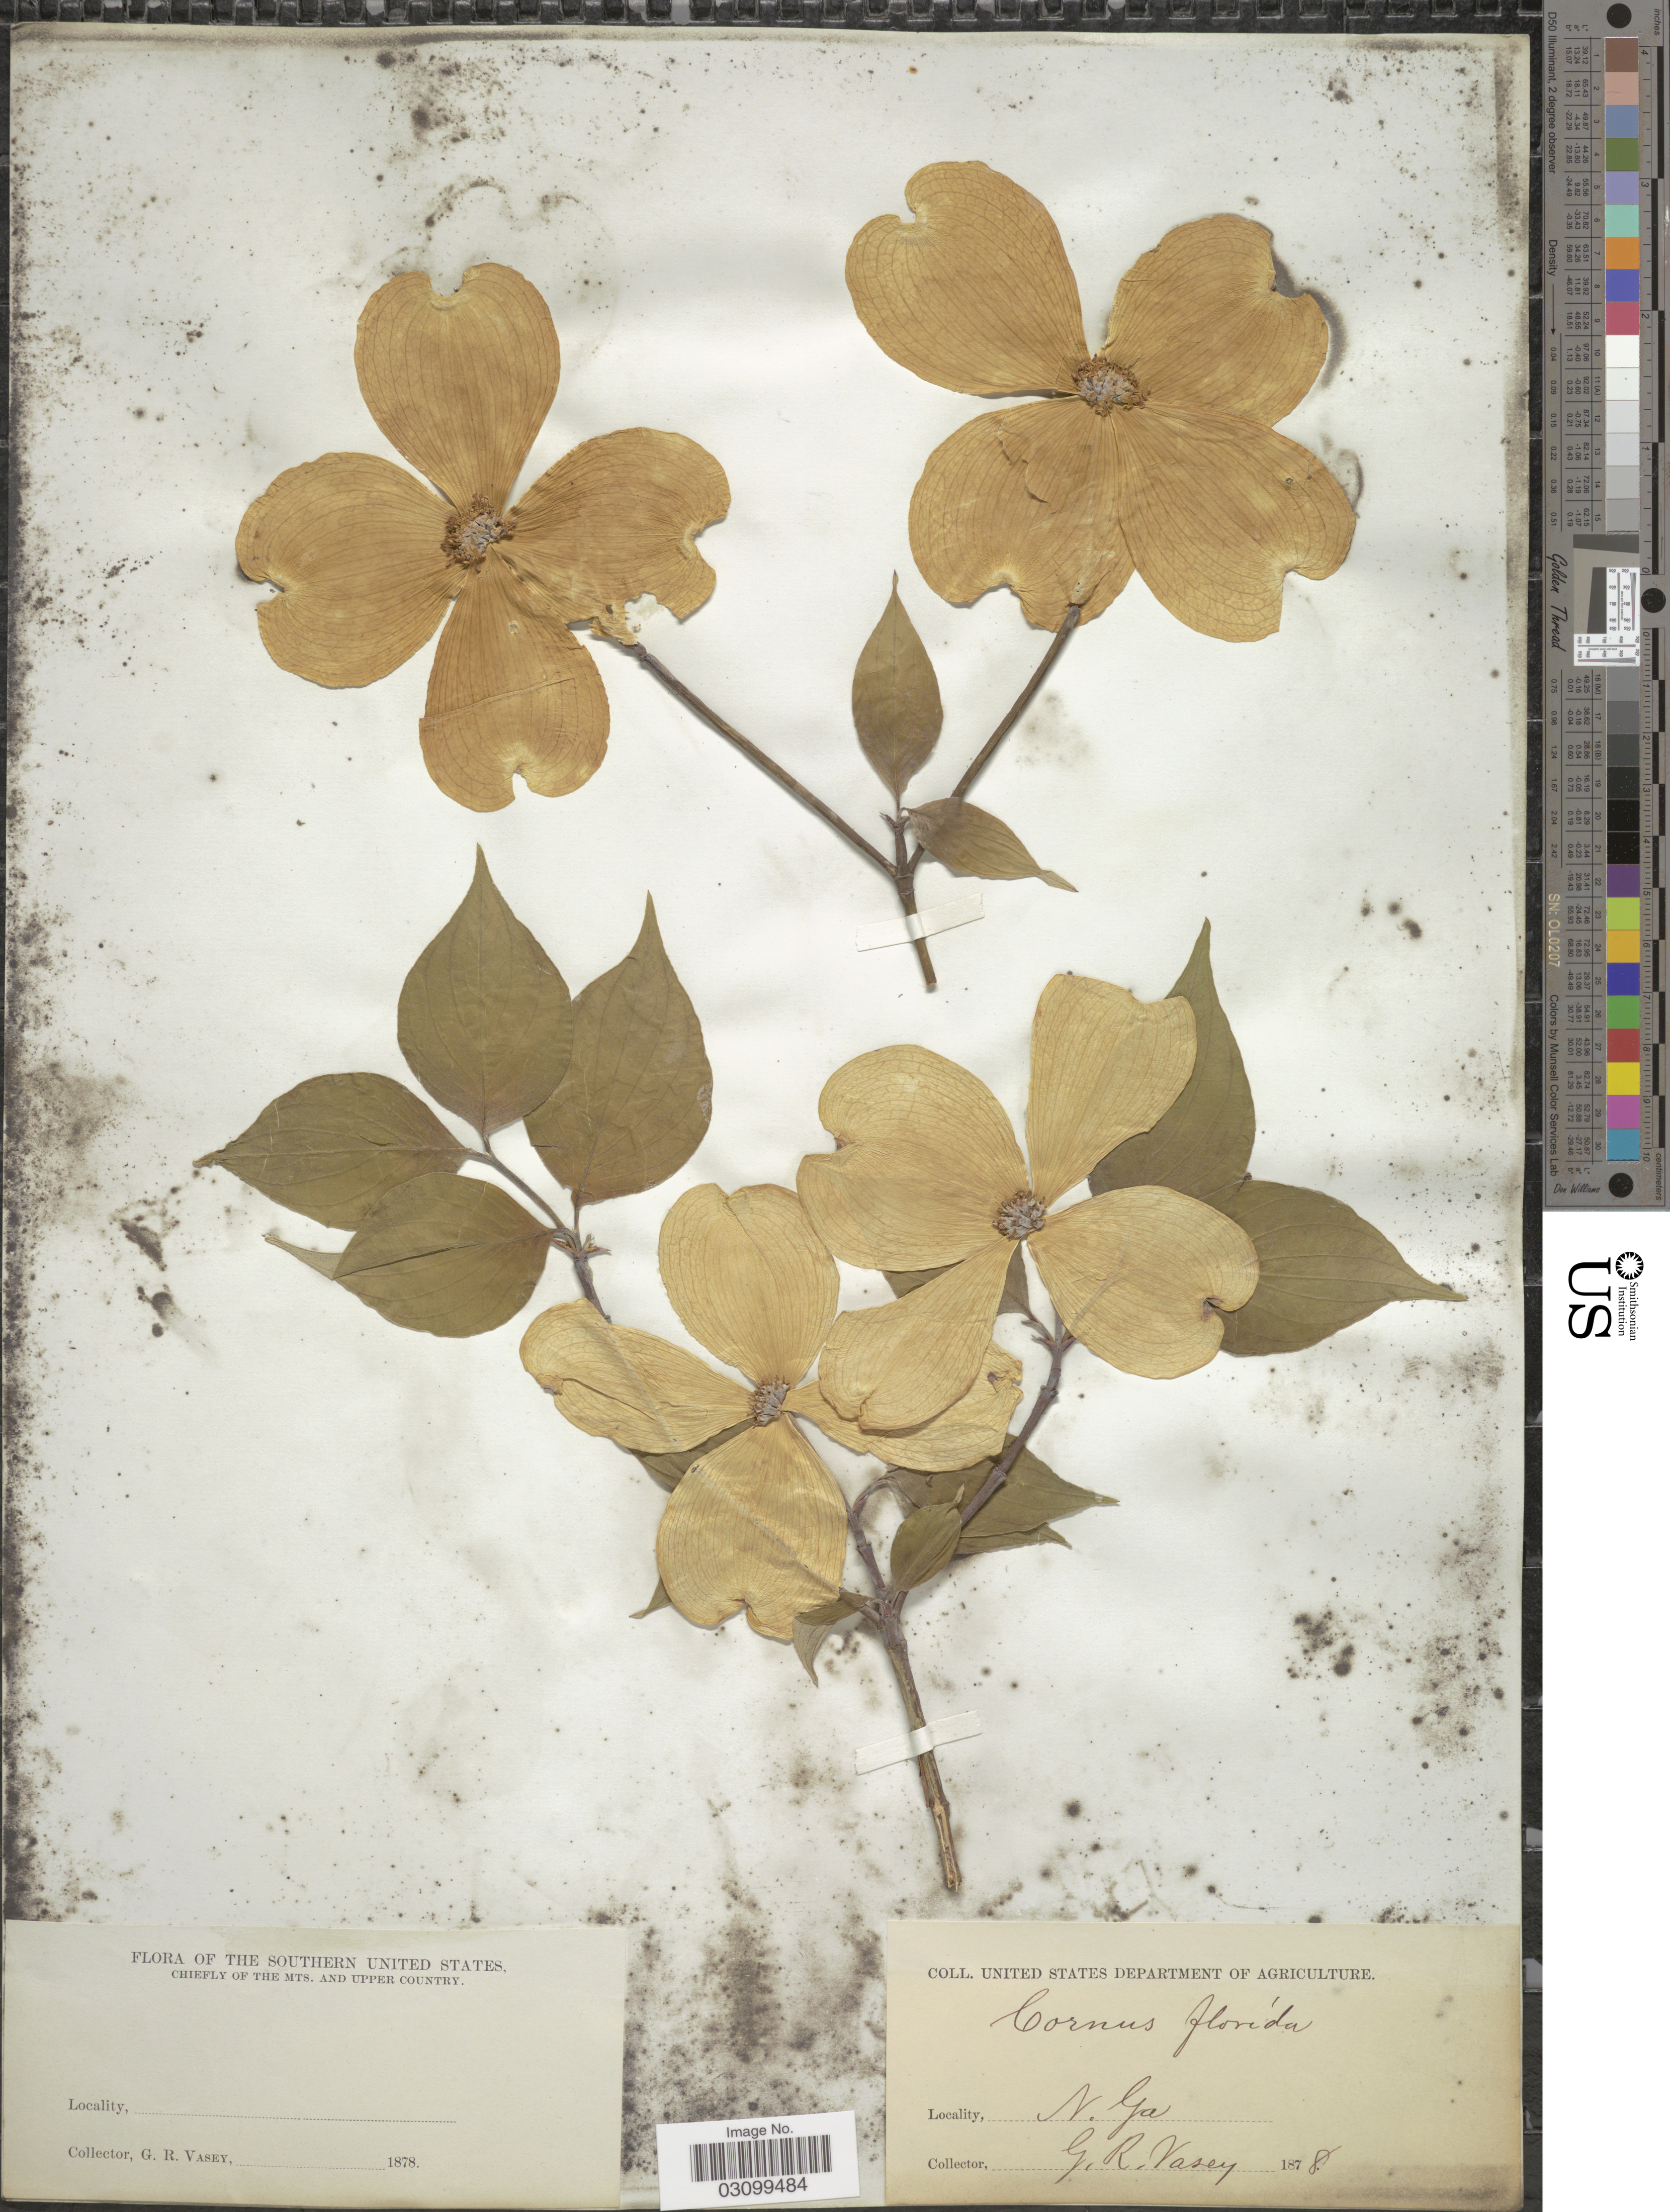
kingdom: Plantae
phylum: Tracheophyta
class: Magnoliopsida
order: Cornales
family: Cornaceae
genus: Cornus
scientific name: Cornus florida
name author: L.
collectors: G. R. Vasey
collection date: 1878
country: United States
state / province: Georgia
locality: The Southern United States. N. Ga.